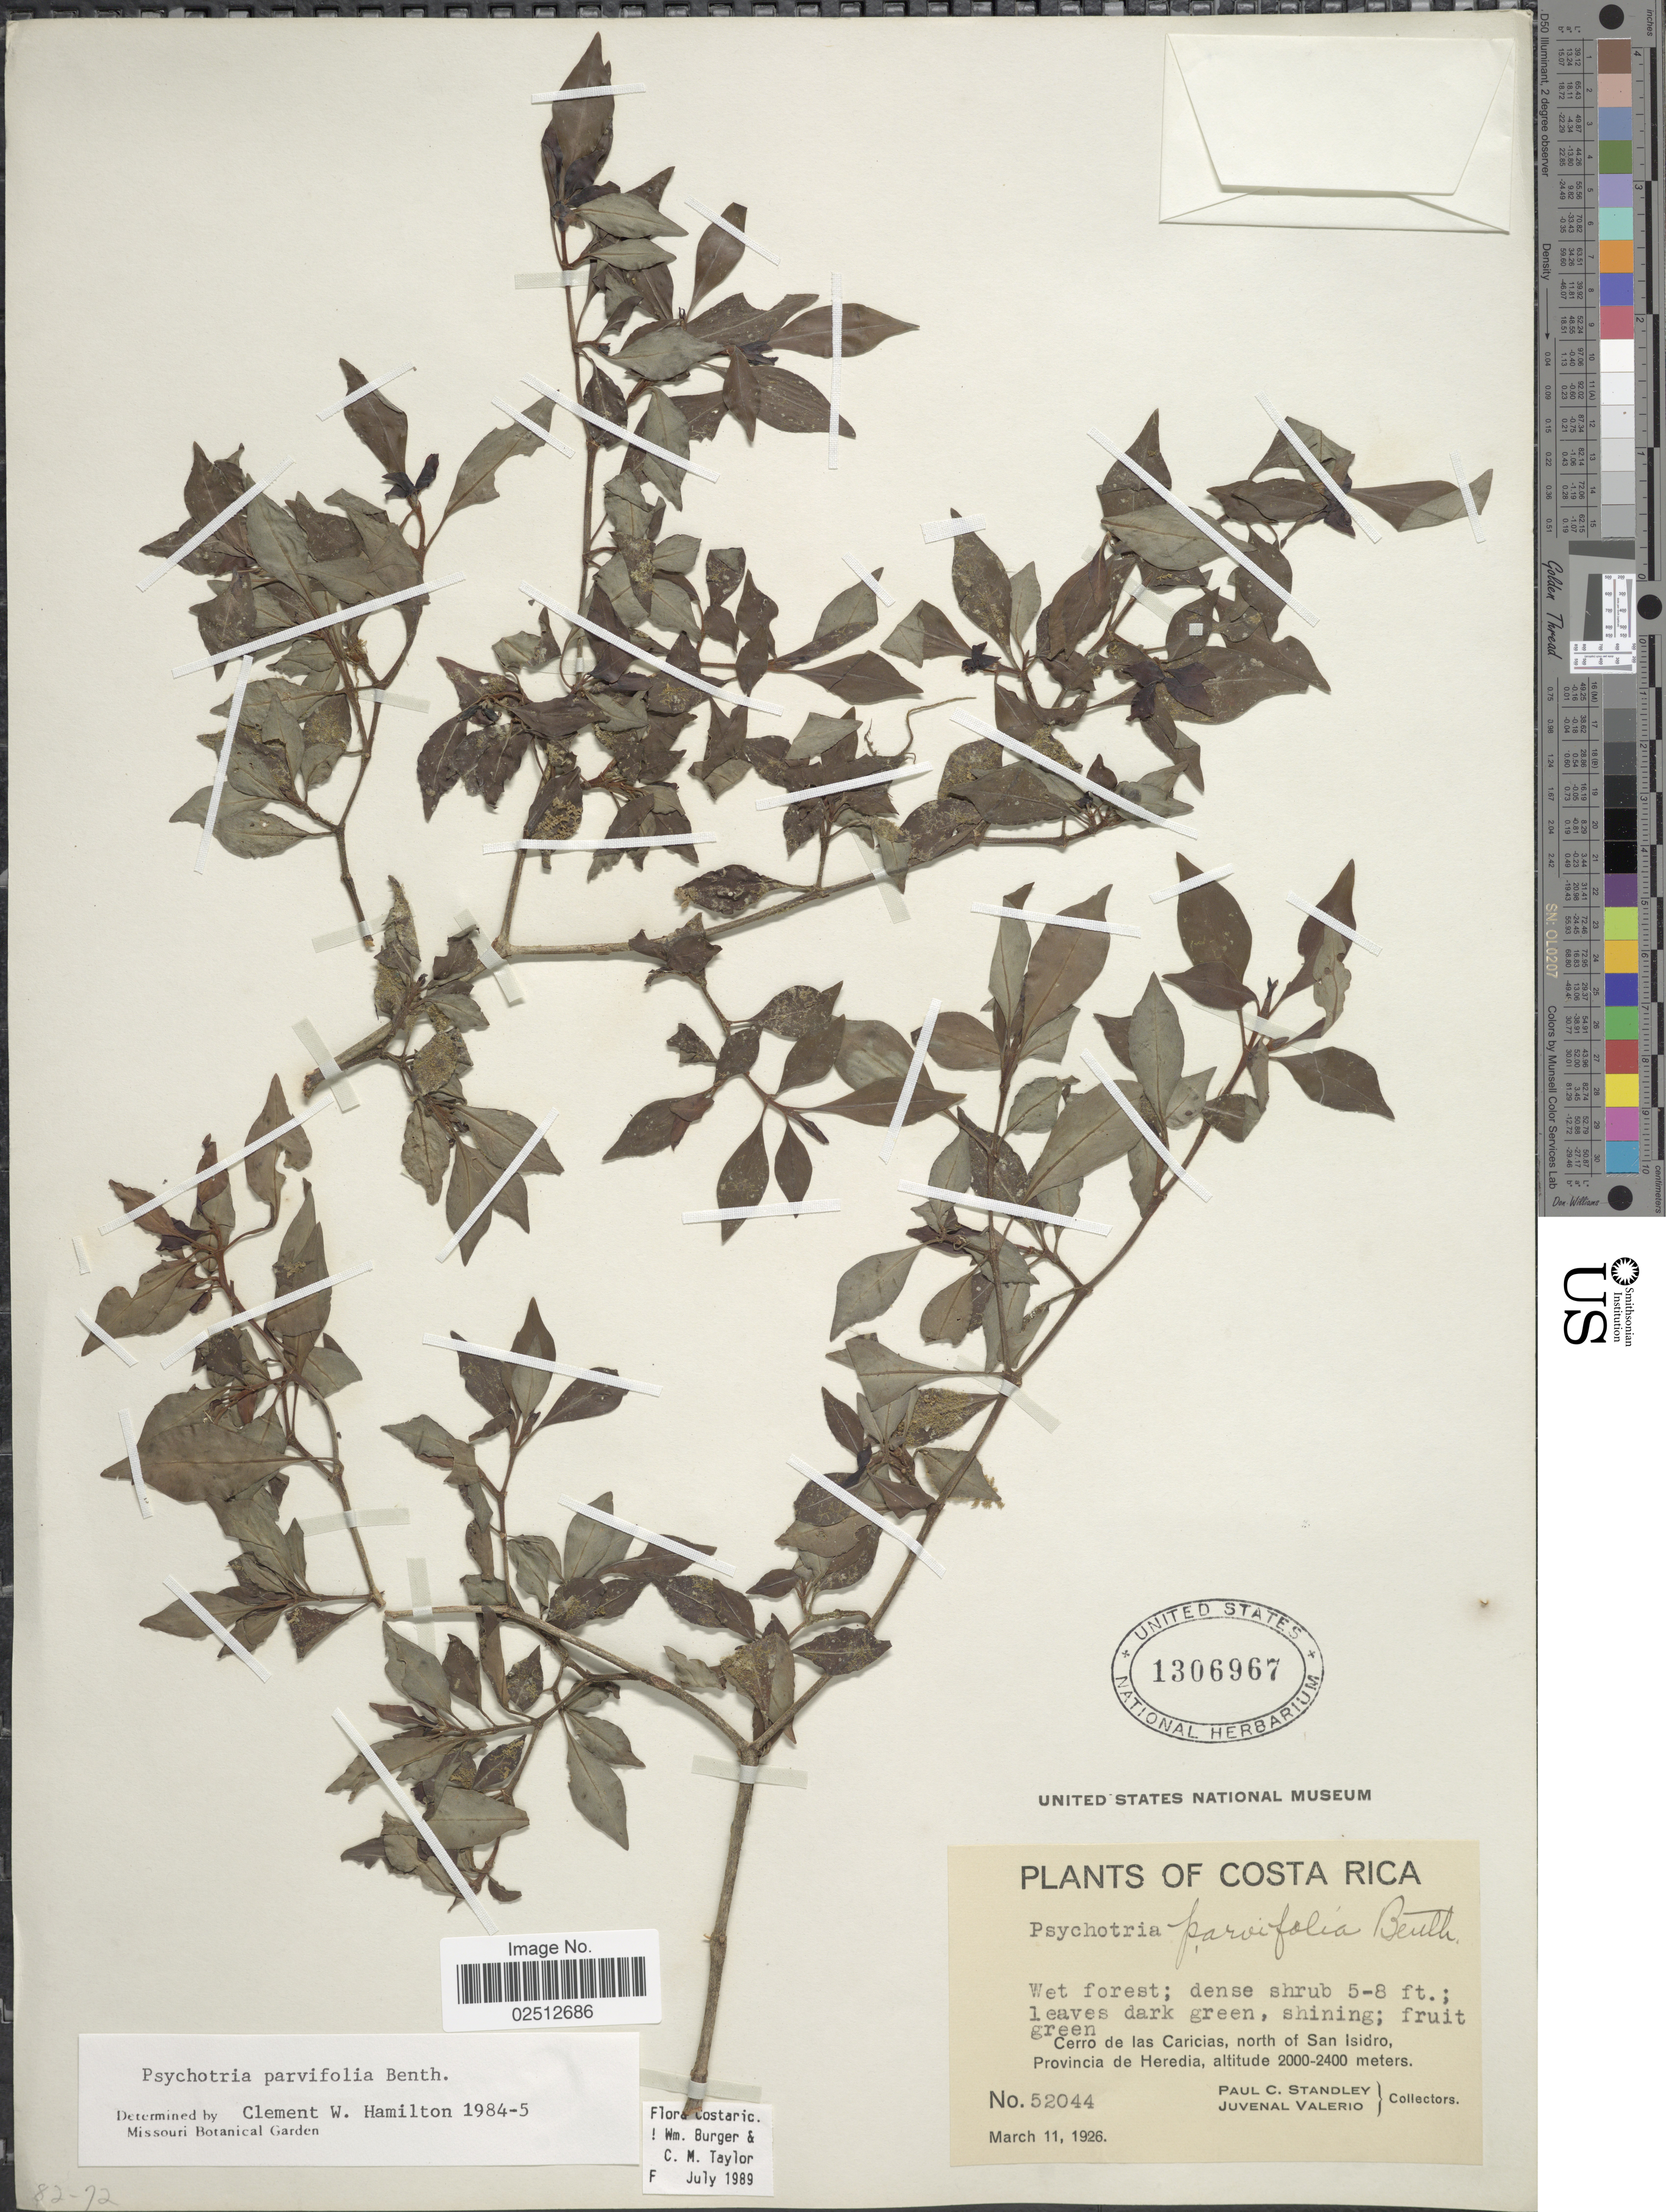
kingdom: Plantae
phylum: Tracheophyta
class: Magnoliopsida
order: Gentianales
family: Rubiaceae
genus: Psychotria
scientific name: Psychotria parvifolia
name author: Benth. ex Oerst.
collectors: P. C. Standley & J. Valerio R.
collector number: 52044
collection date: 1926-03-11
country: Costa Rica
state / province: Heredia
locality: Cerro de las Caricias, north of San Isidro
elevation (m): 2000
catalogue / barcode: US 1306967